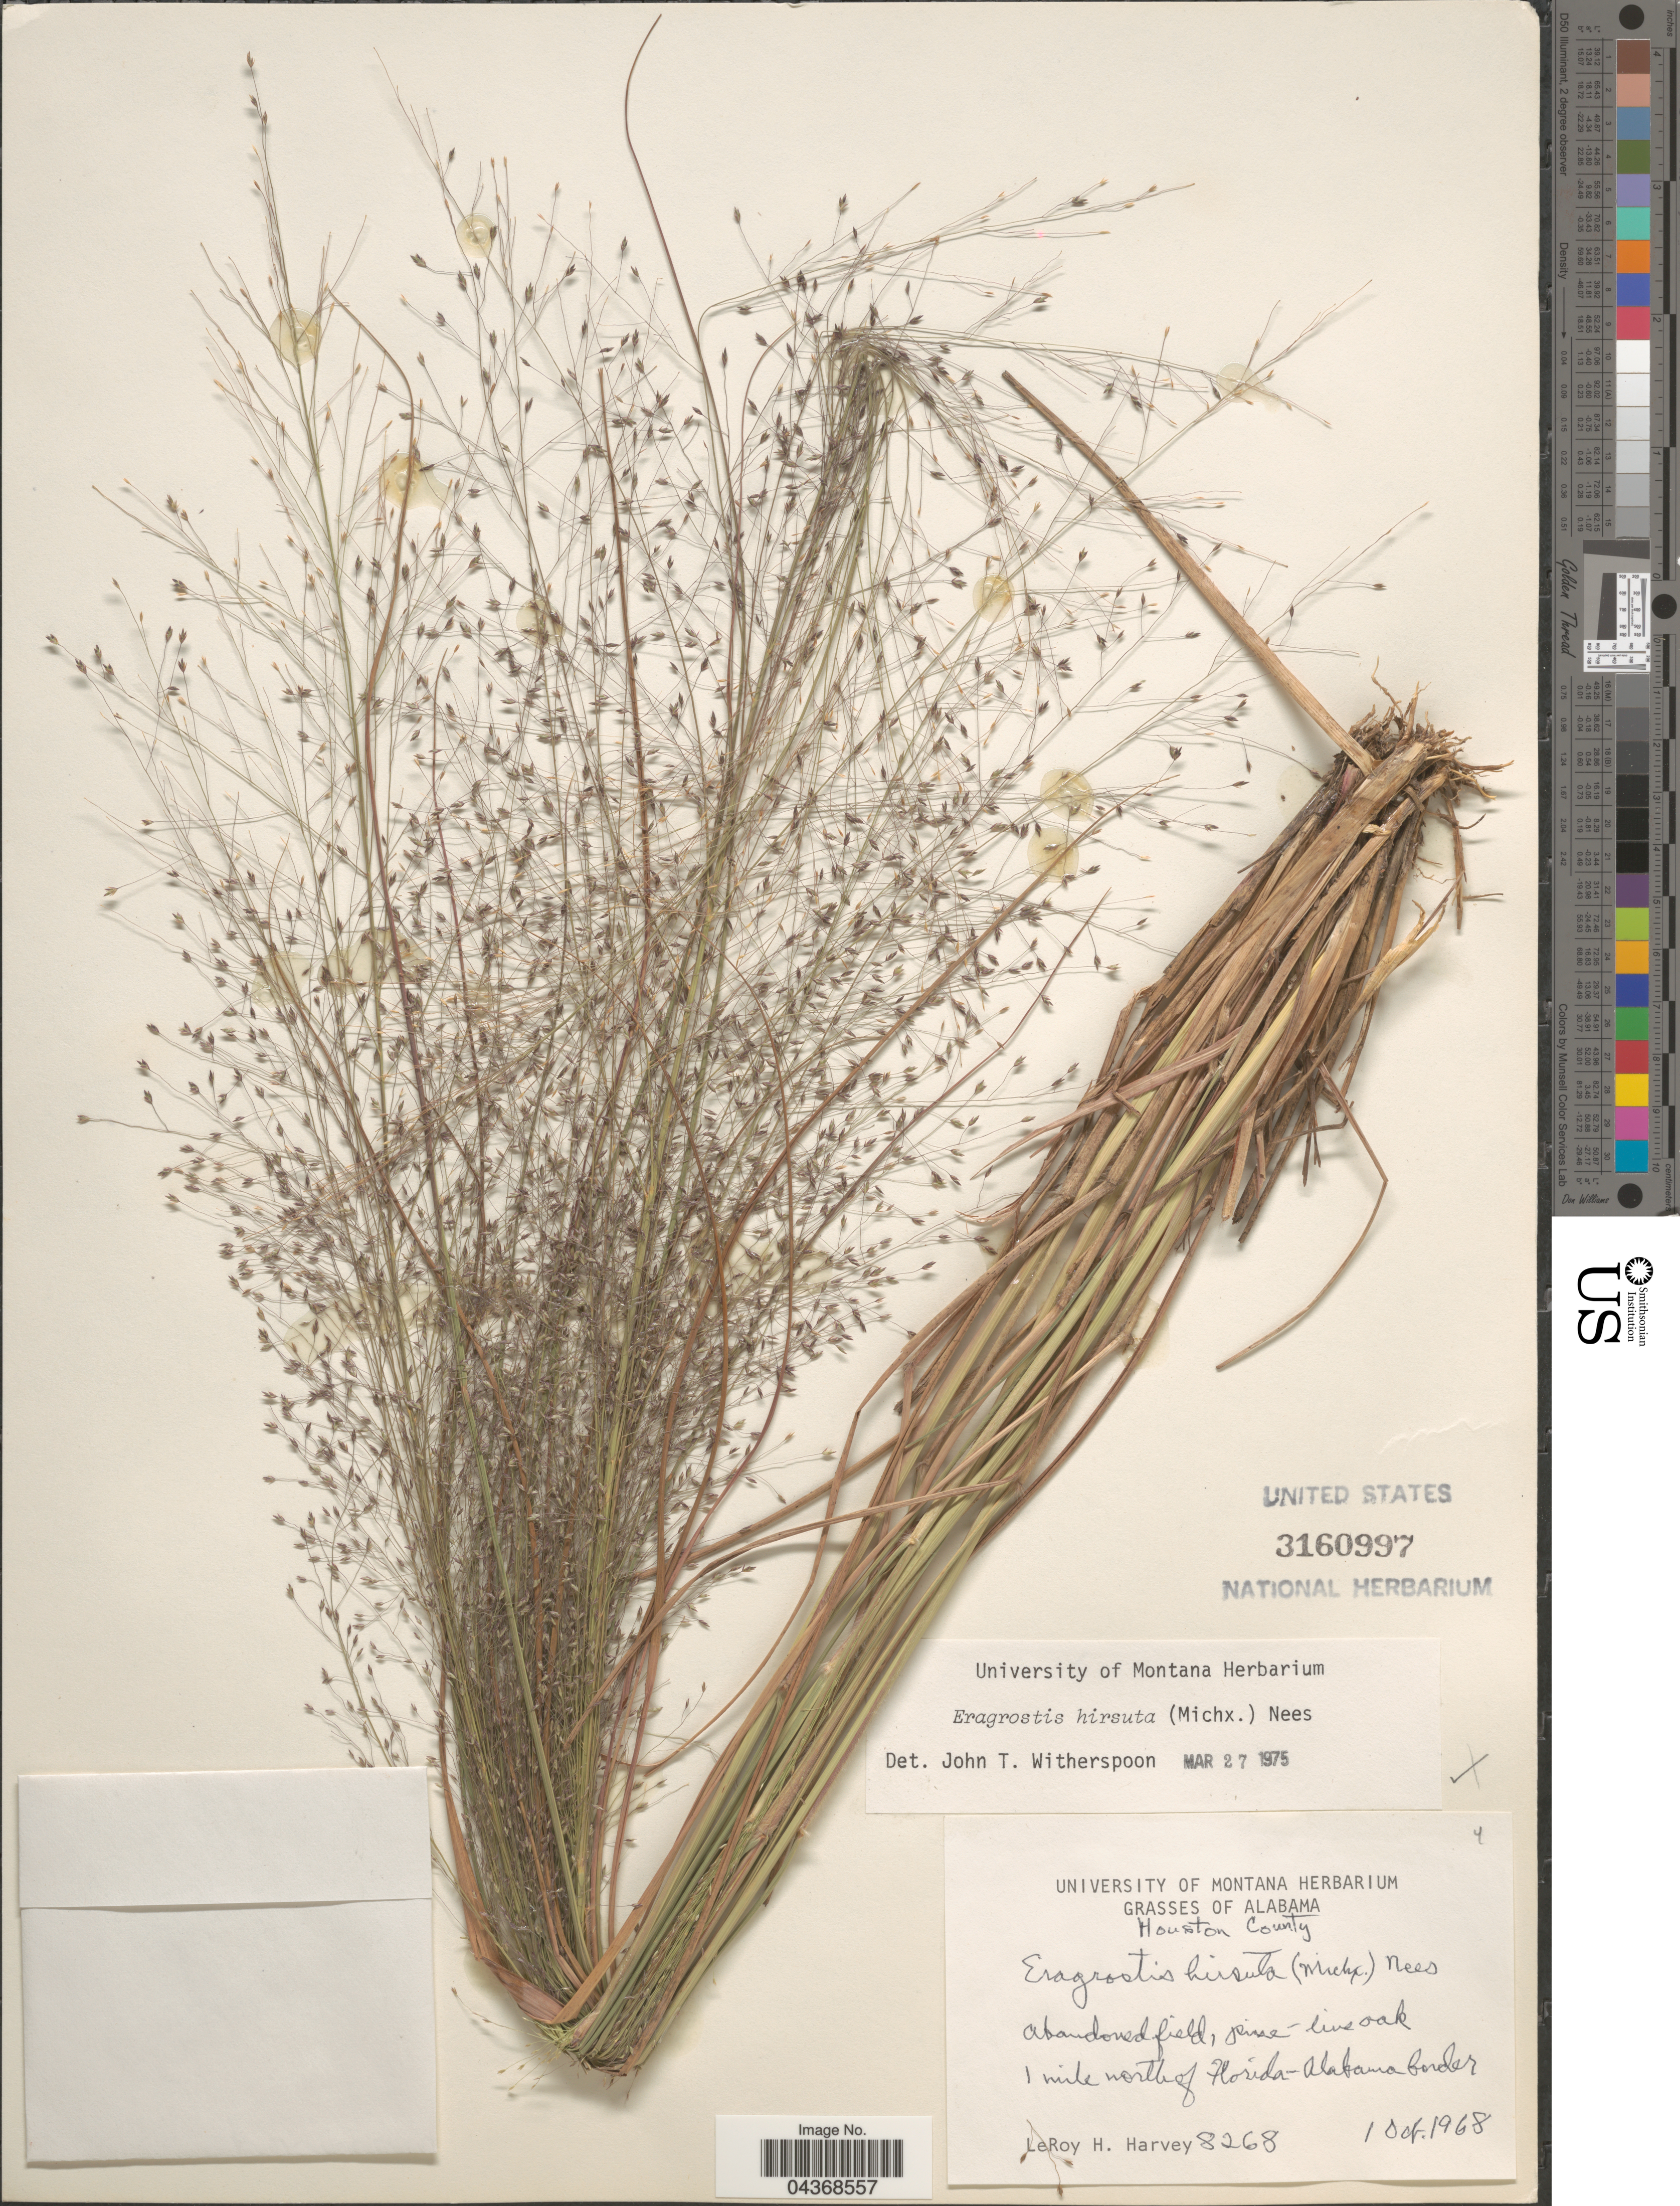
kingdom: Plantae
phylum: Tracheophyta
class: Liliopsida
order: Poales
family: Poaceae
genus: Eragrostis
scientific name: Eragrostis hirsuta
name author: (Michx.) Nees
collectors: L. H. Harvey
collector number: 8268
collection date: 1968-10-01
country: United States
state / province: Alabama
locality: Houston County. 1 mile north of Florida-Alabama border.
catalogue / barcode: US 3160997